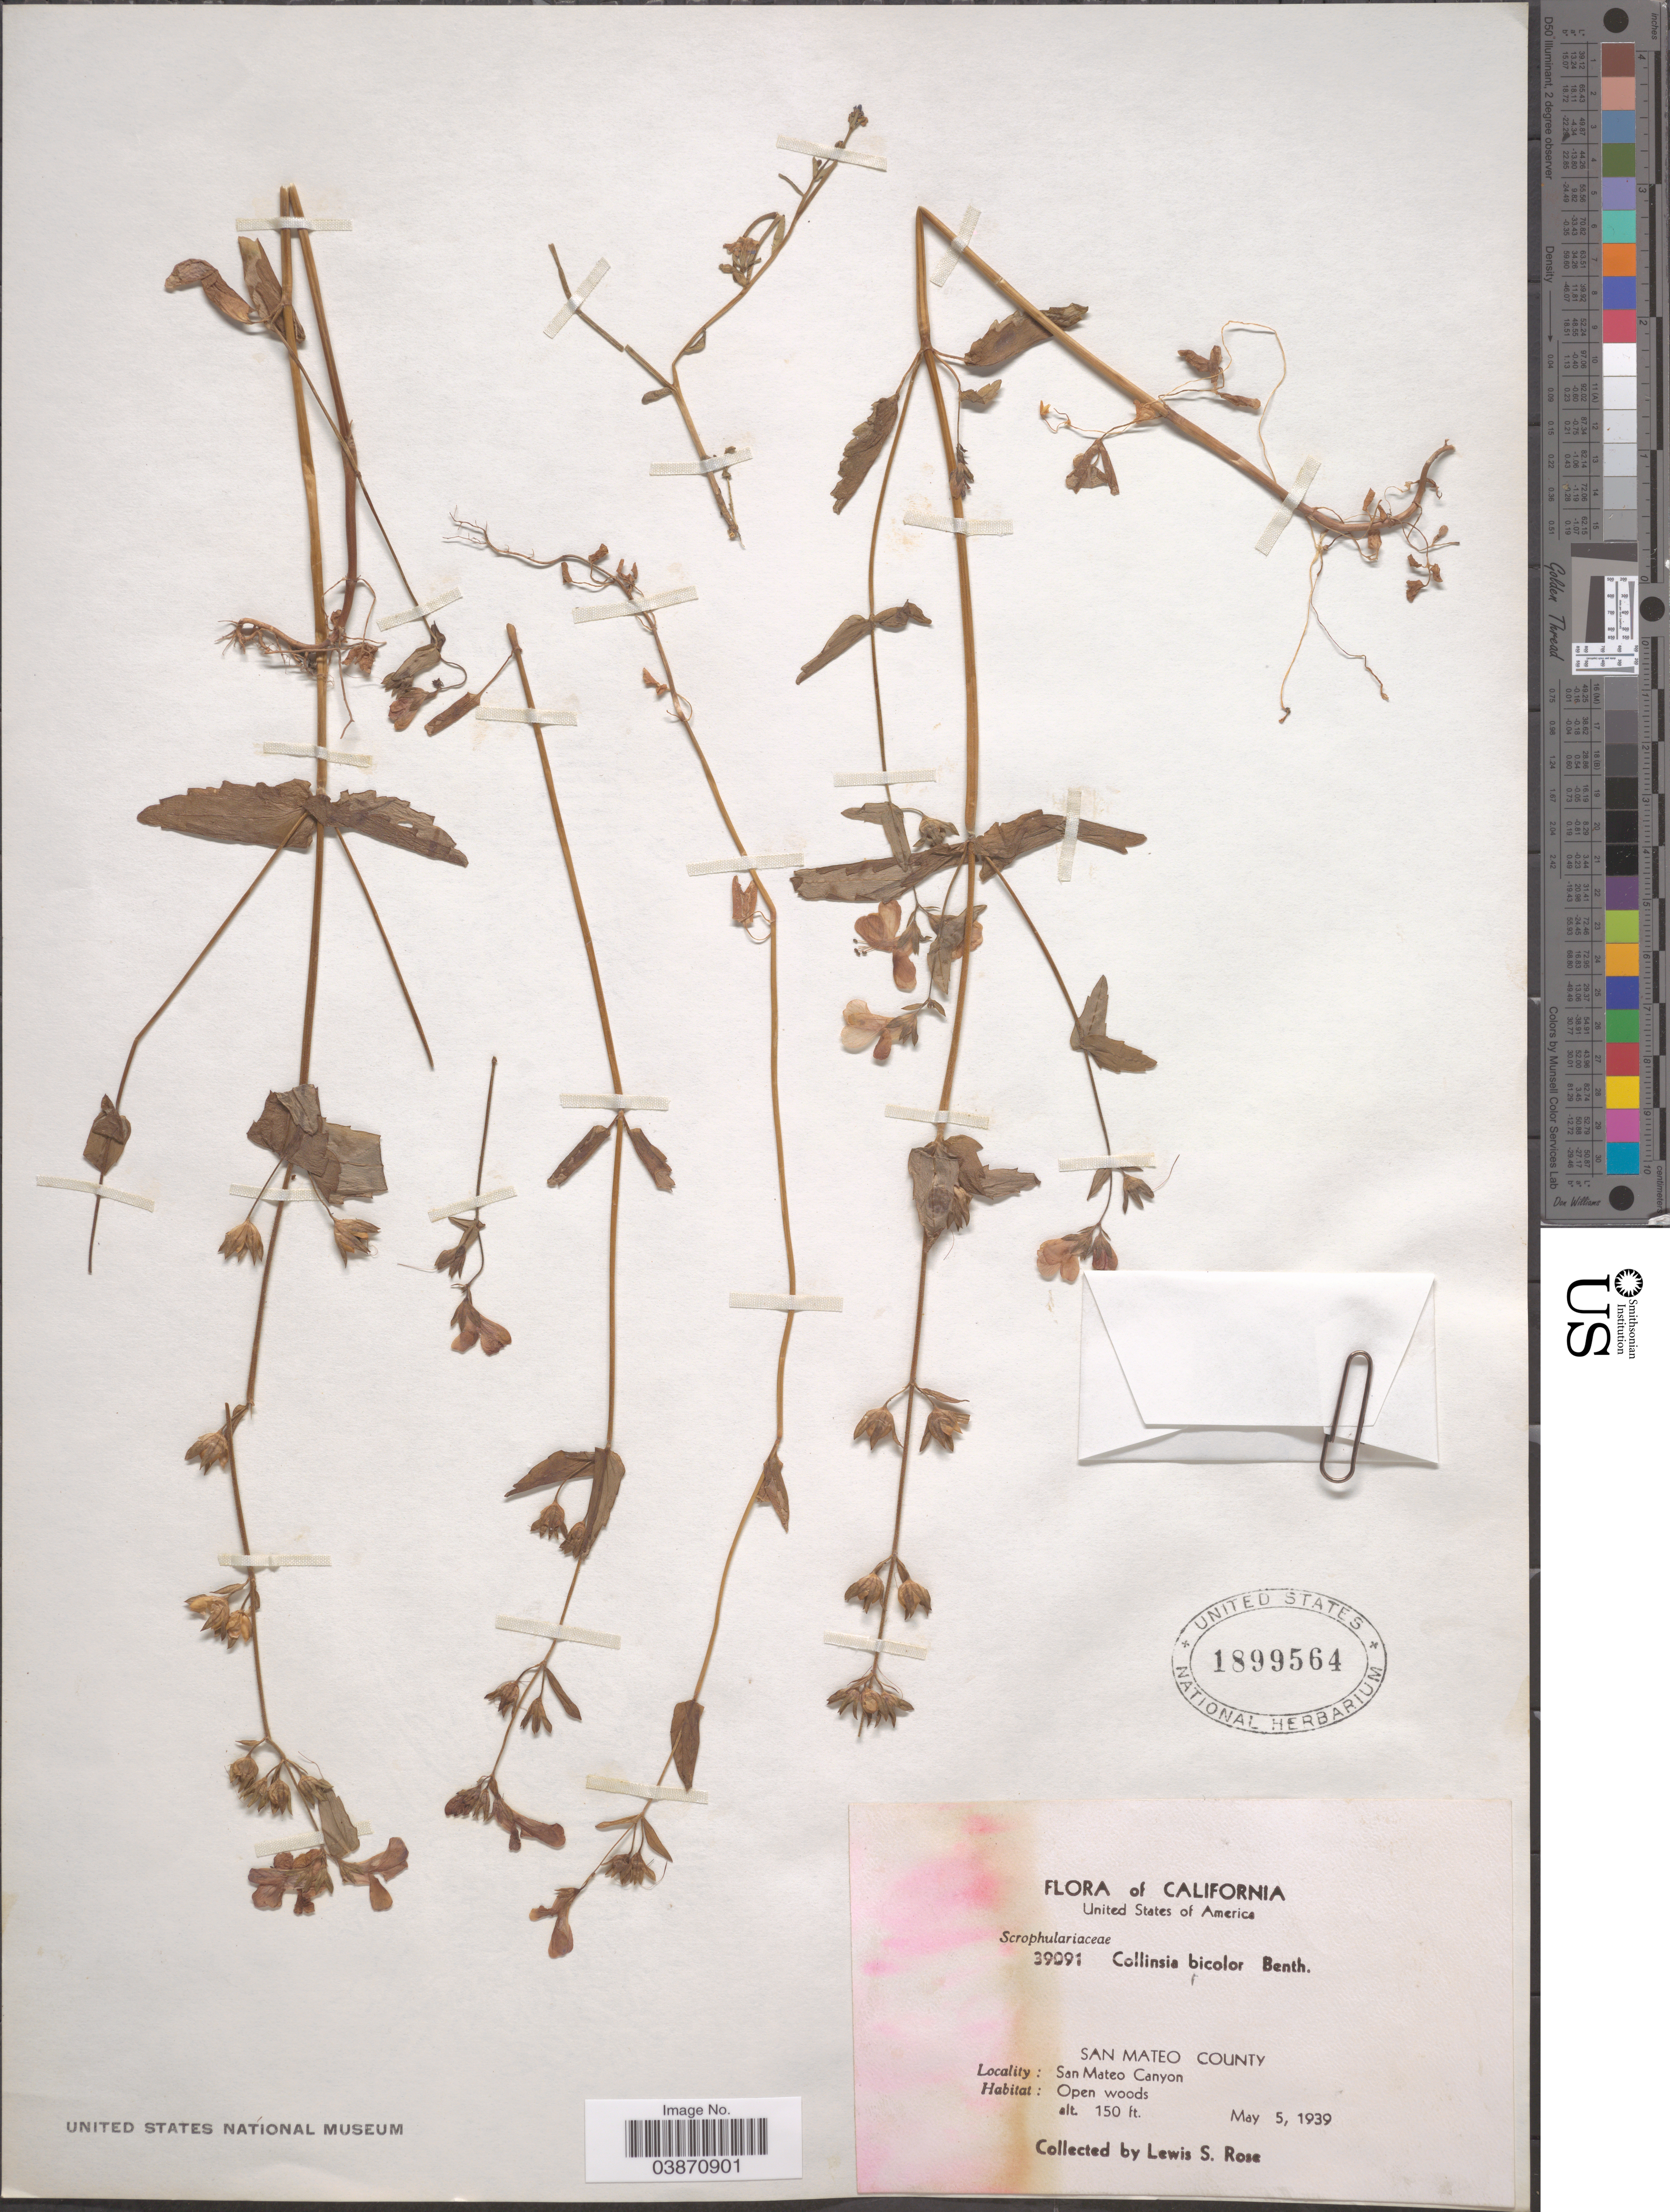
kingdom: Plantae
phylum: Tracheophyta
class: Magnoliopsida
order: Lamiales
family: Plantaginaceae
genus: Collinsia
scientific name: Collinsia bicolor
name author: Raf.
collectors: L. S. Rose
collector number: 39091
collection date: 1939-05-05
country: United States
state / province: California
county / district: San Mateo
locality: United States of America. San Mateo County. San Mateo Canyon.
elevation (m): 46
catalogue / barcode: US 1899564